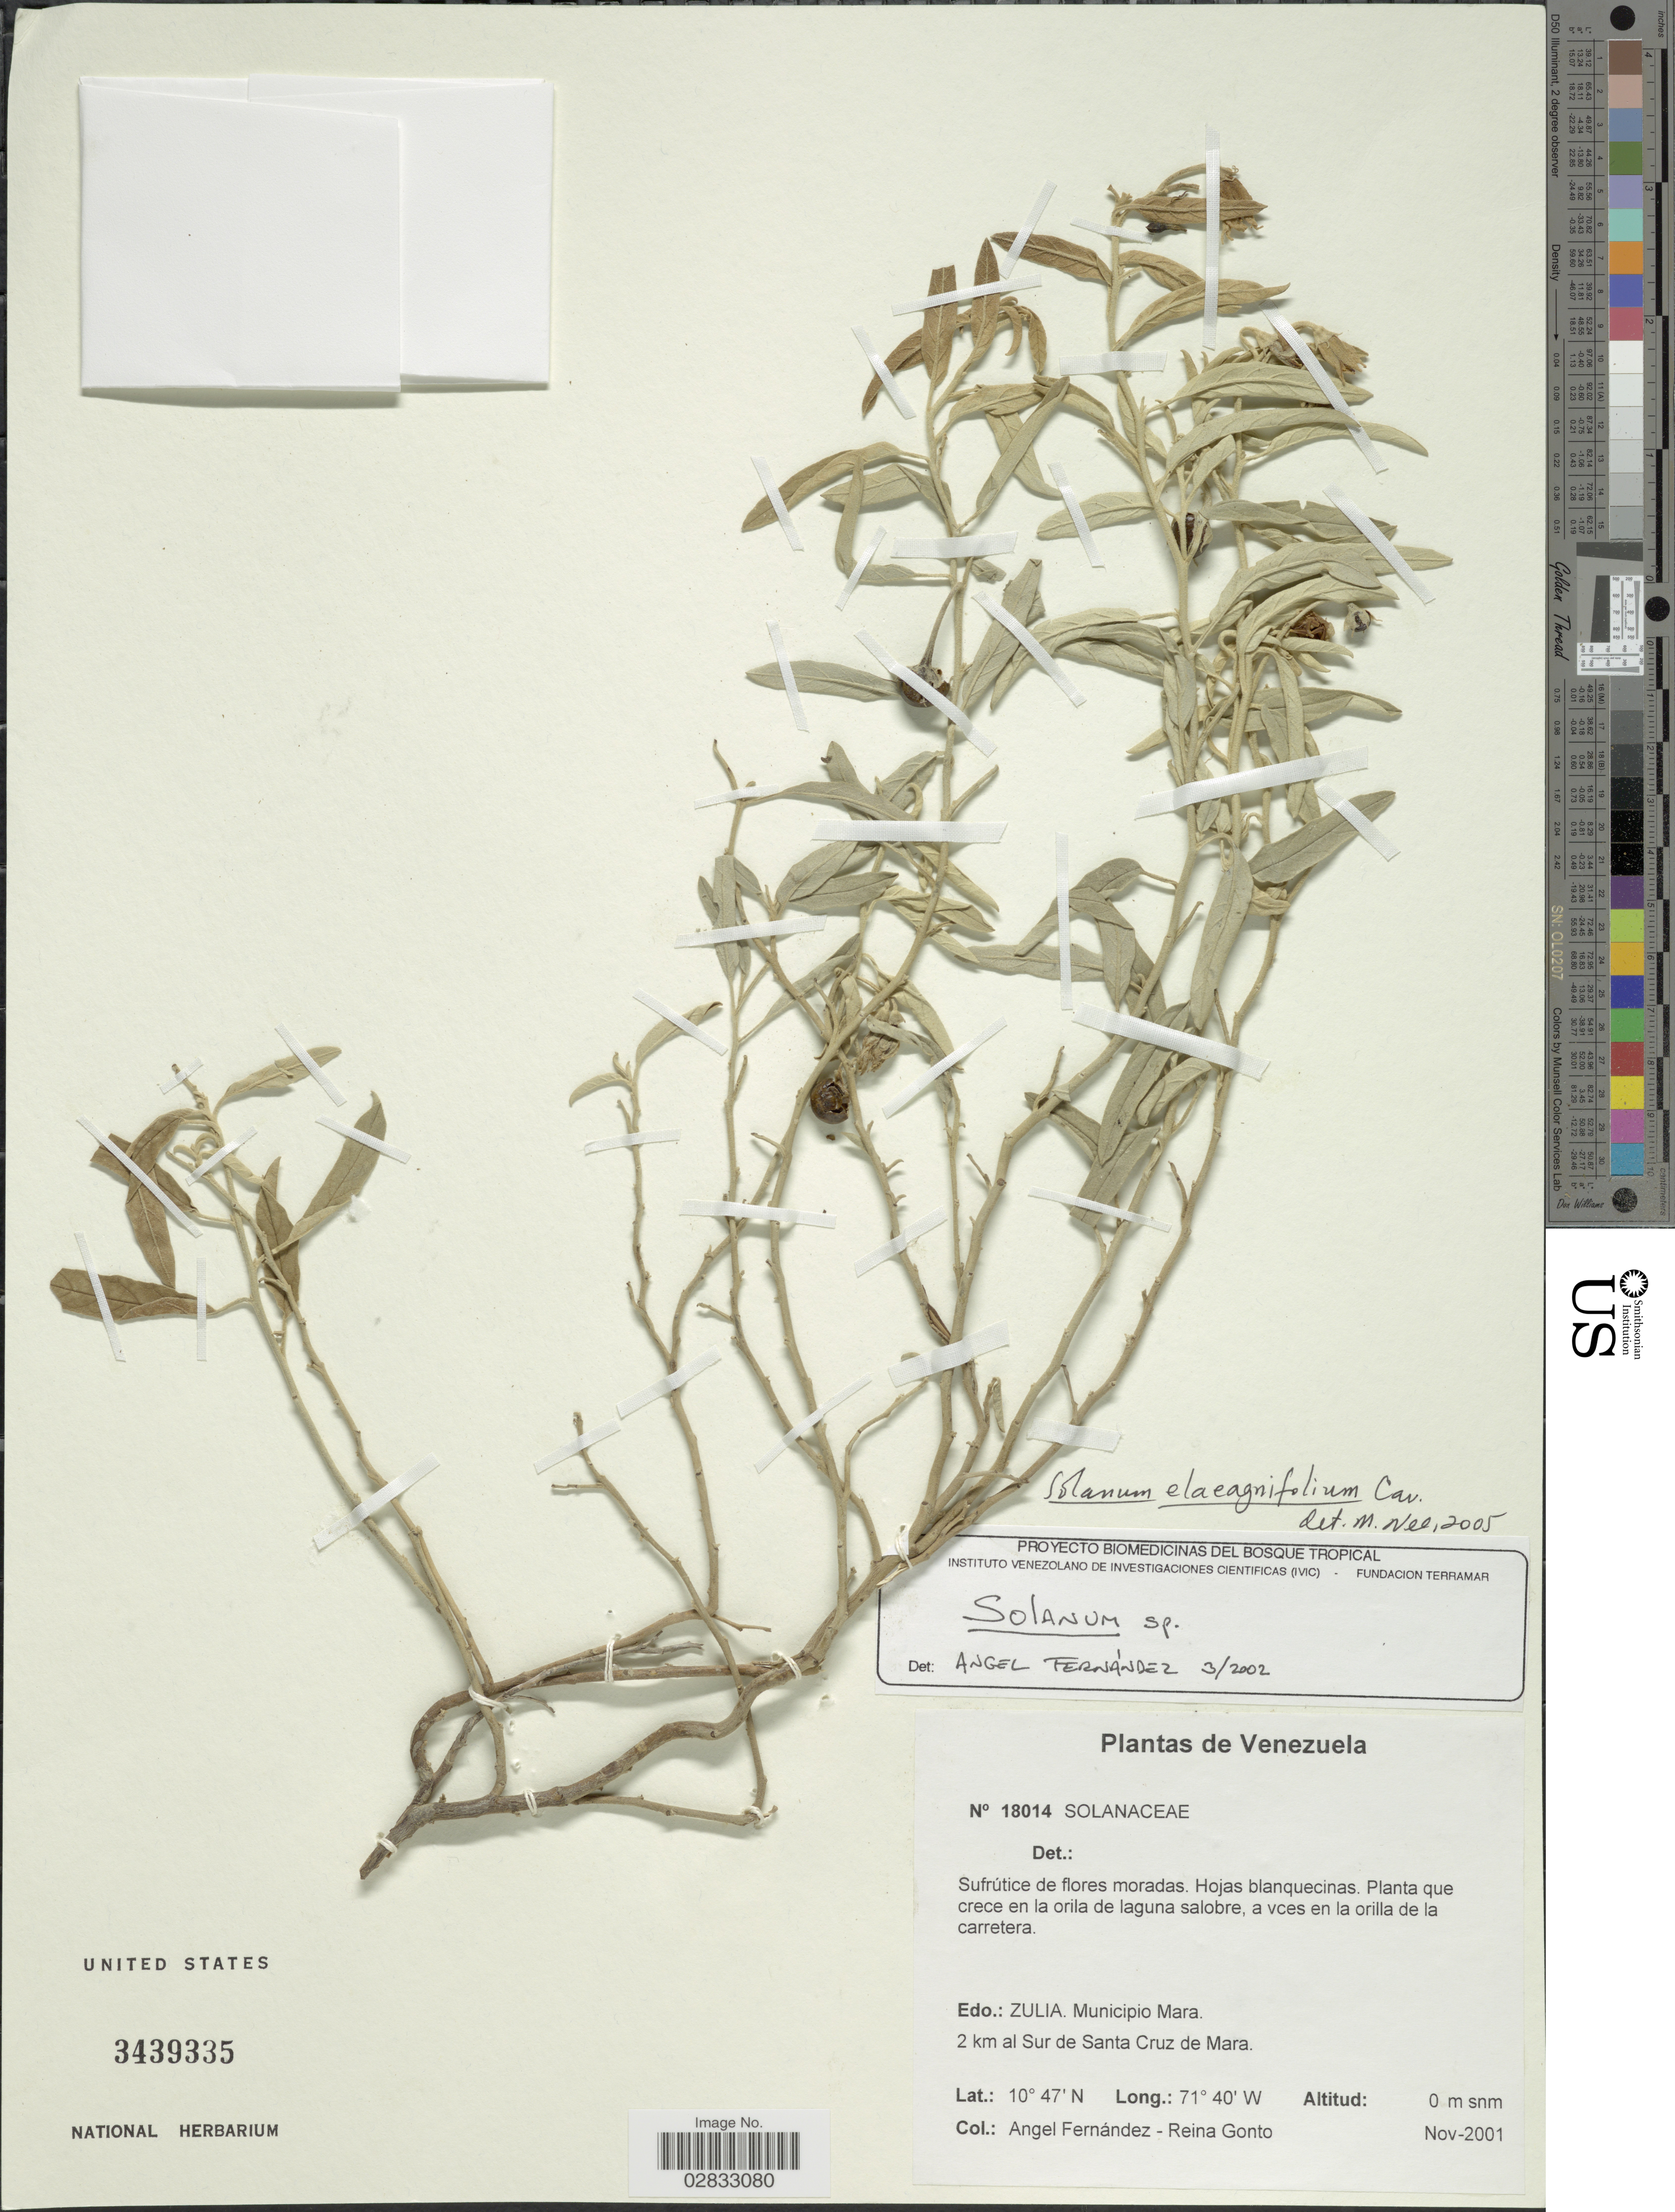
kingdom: Plantae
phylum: Tracheophyta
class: Magnoliopsida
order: Solanales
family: Solanaceae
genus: Solanum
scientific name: Solanum elaeagnifolium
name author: Cav.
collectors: A. Fernández & R. Gonto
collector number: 18041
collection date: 2001-11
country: Venezuela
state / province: Zulia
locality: Municipio Mara. 2 km al Sur de Santa Cruz de Mara.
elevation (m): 0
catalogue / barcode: US 3439335